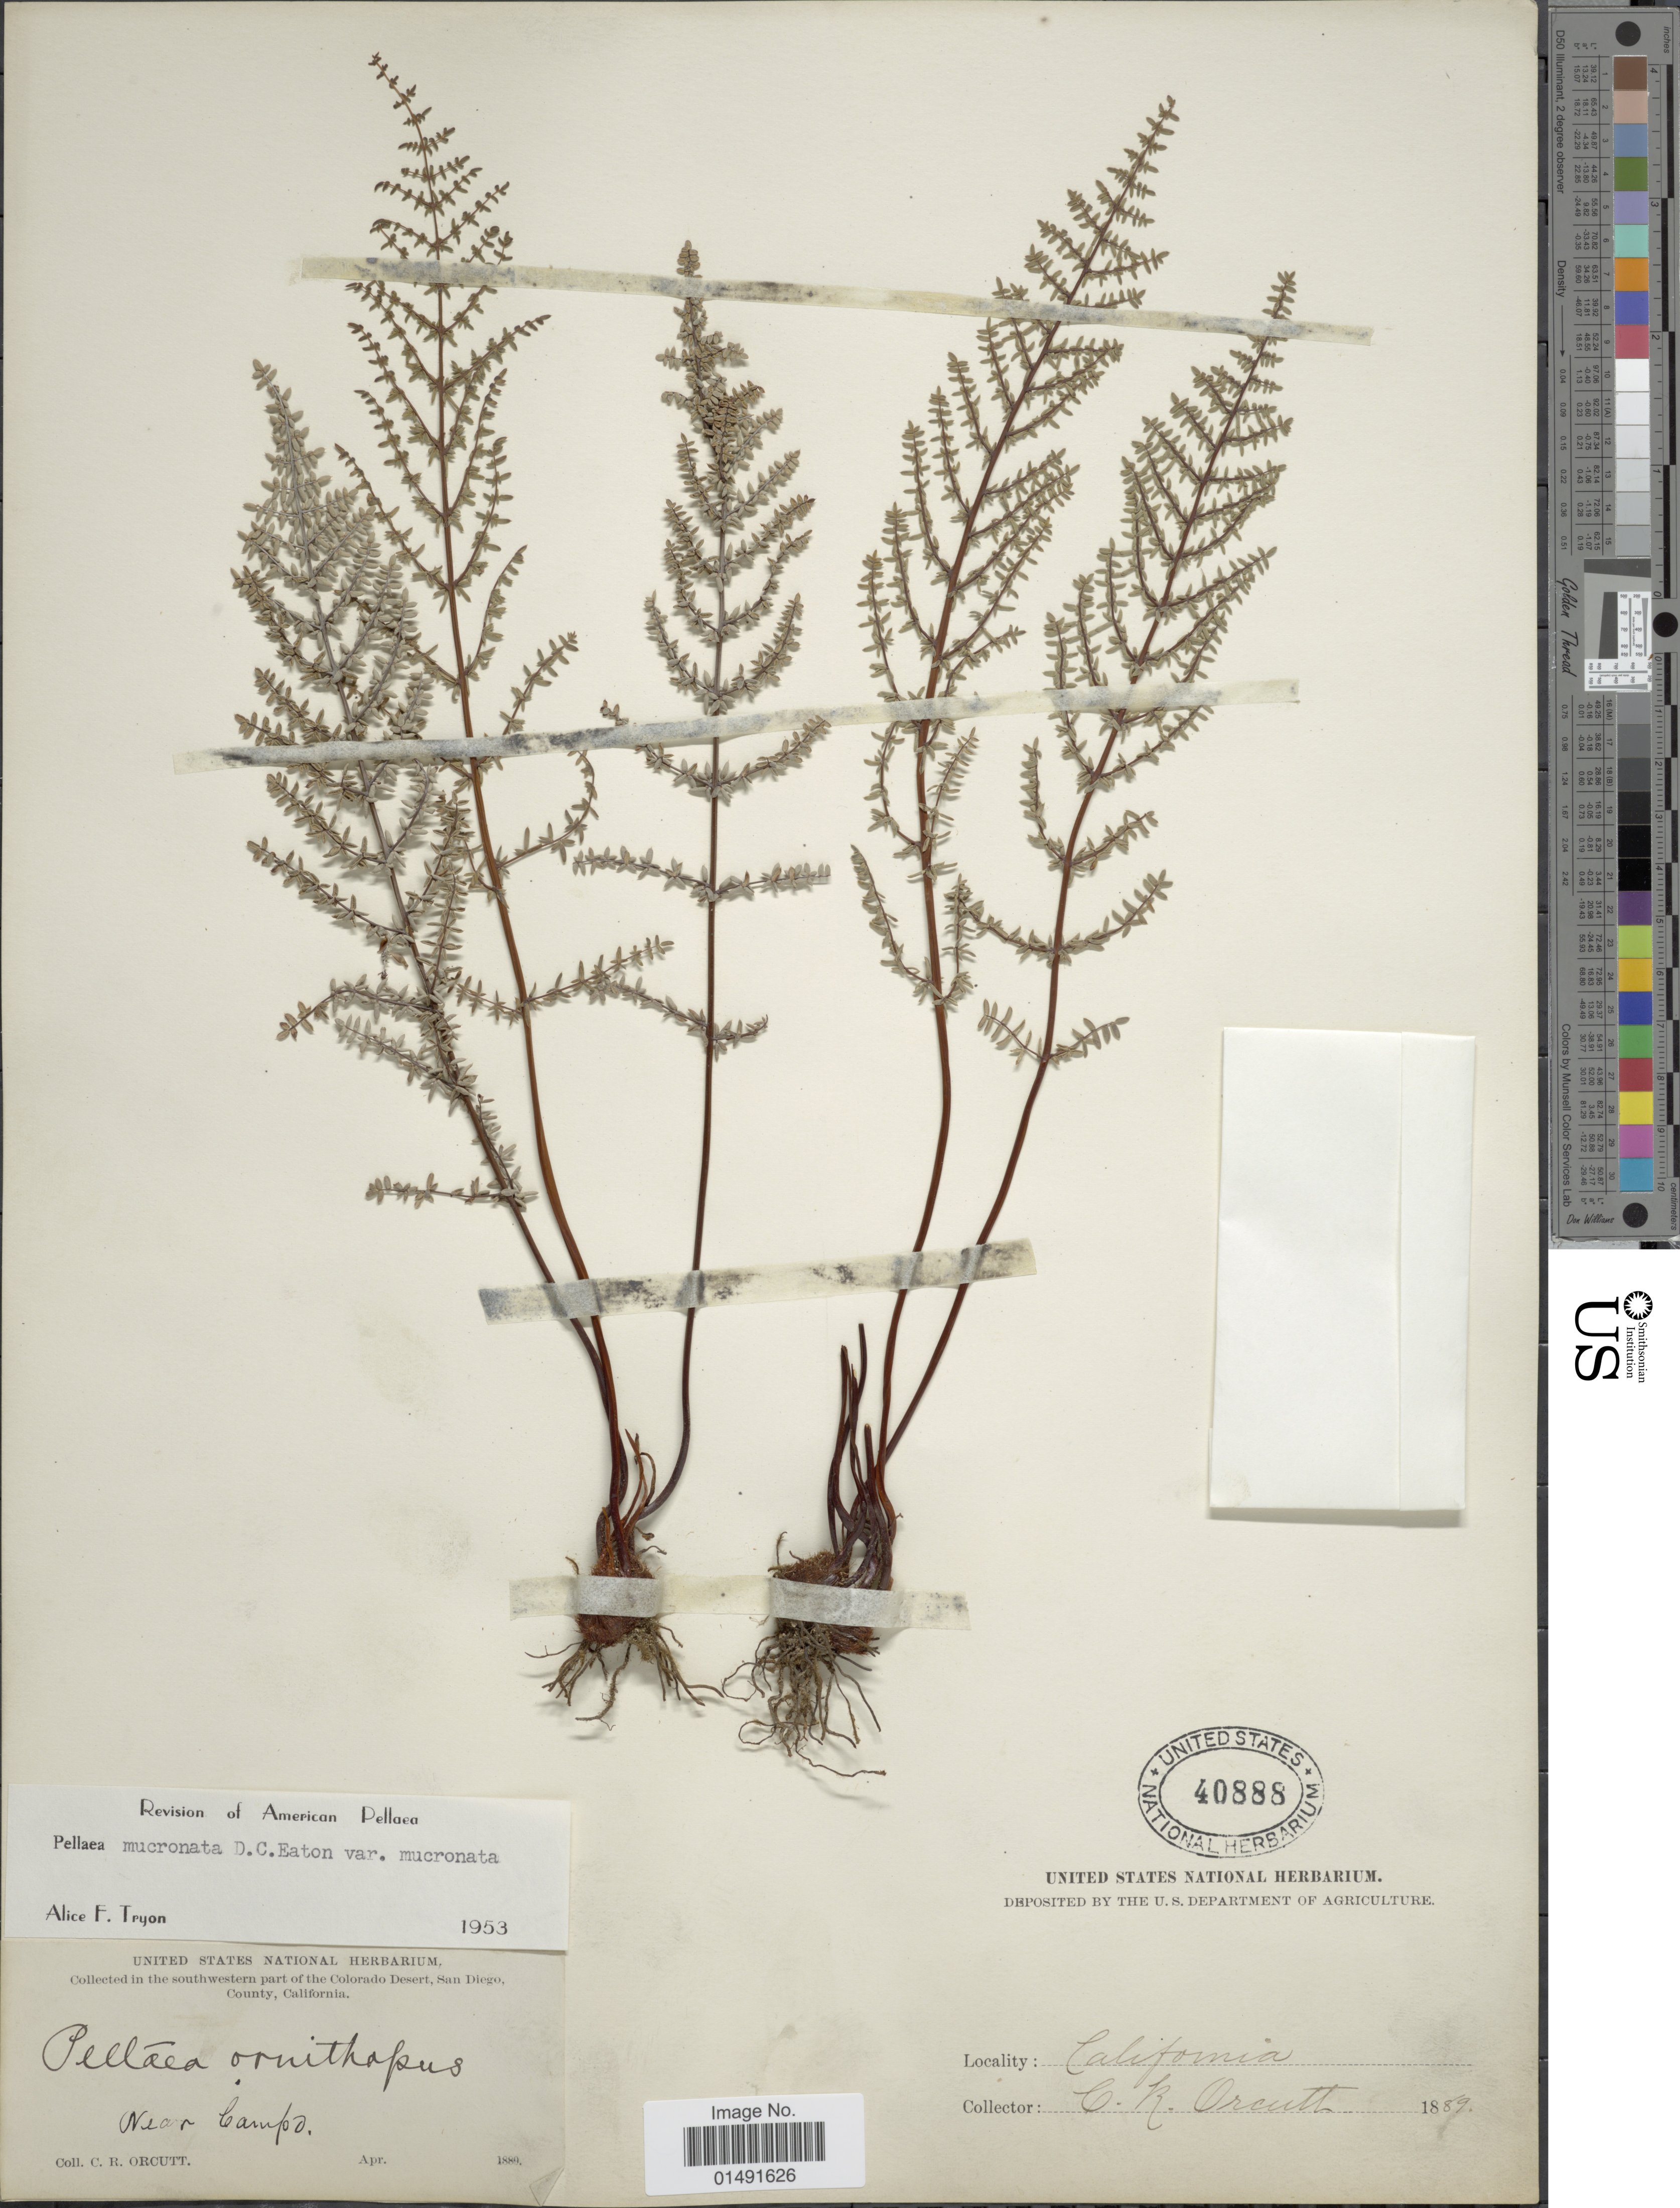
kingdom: Plantae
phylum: Tracheophyta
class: Polypodiopsida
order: Polypodiales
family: Pteridaceae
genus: Pellaea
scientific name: Pellaea mucronata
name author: (D.C. Eaton) D.C. Eaton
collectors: C. R. Orcutt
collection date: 1889-04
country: United States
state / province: California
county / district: San Diego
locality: In the southwestern part of the Colorado Desert, San Diego, Near Campo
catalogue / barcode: US 40888